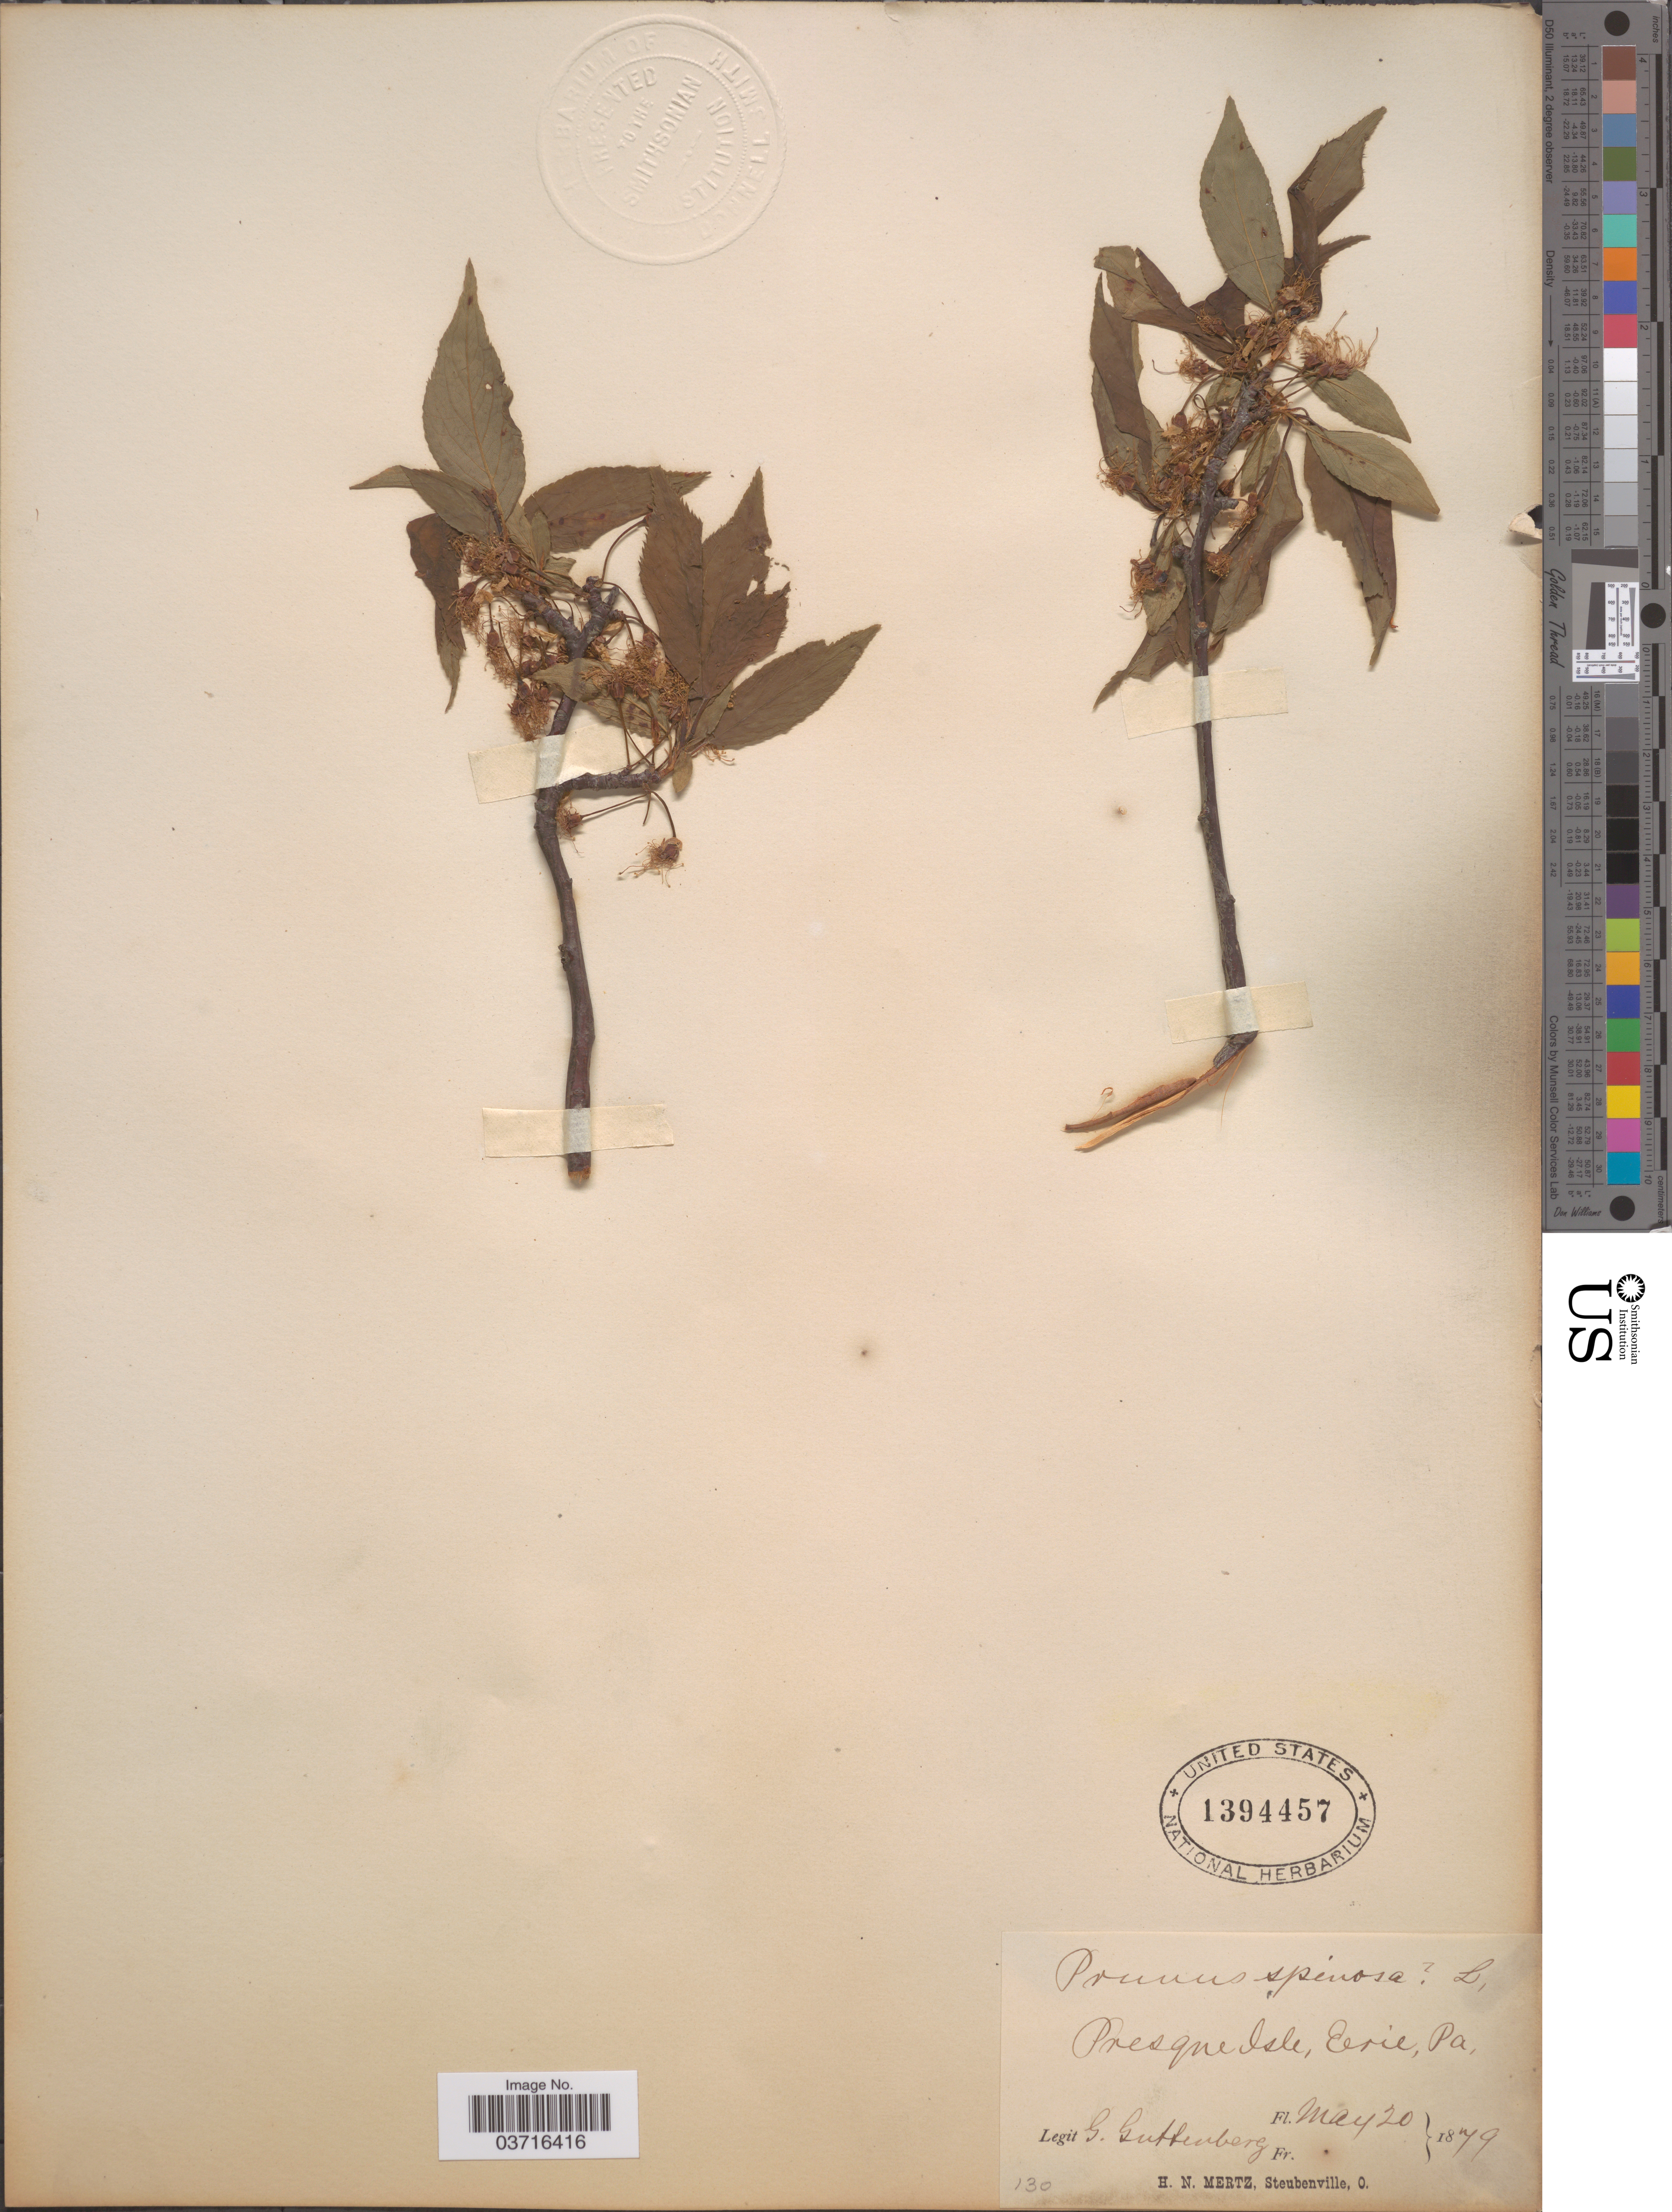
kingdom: Plantae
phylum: Tracheophyta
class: Magnoliopsida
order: Rosales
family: Rosaceae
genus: Prunus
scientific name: Prunus spinosa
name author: L.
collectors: H. Mertz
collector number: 130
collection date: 1879-05-20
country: United States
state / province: Pennsylvania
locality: Presque Isle, Eerie.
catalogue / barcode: US 1394457